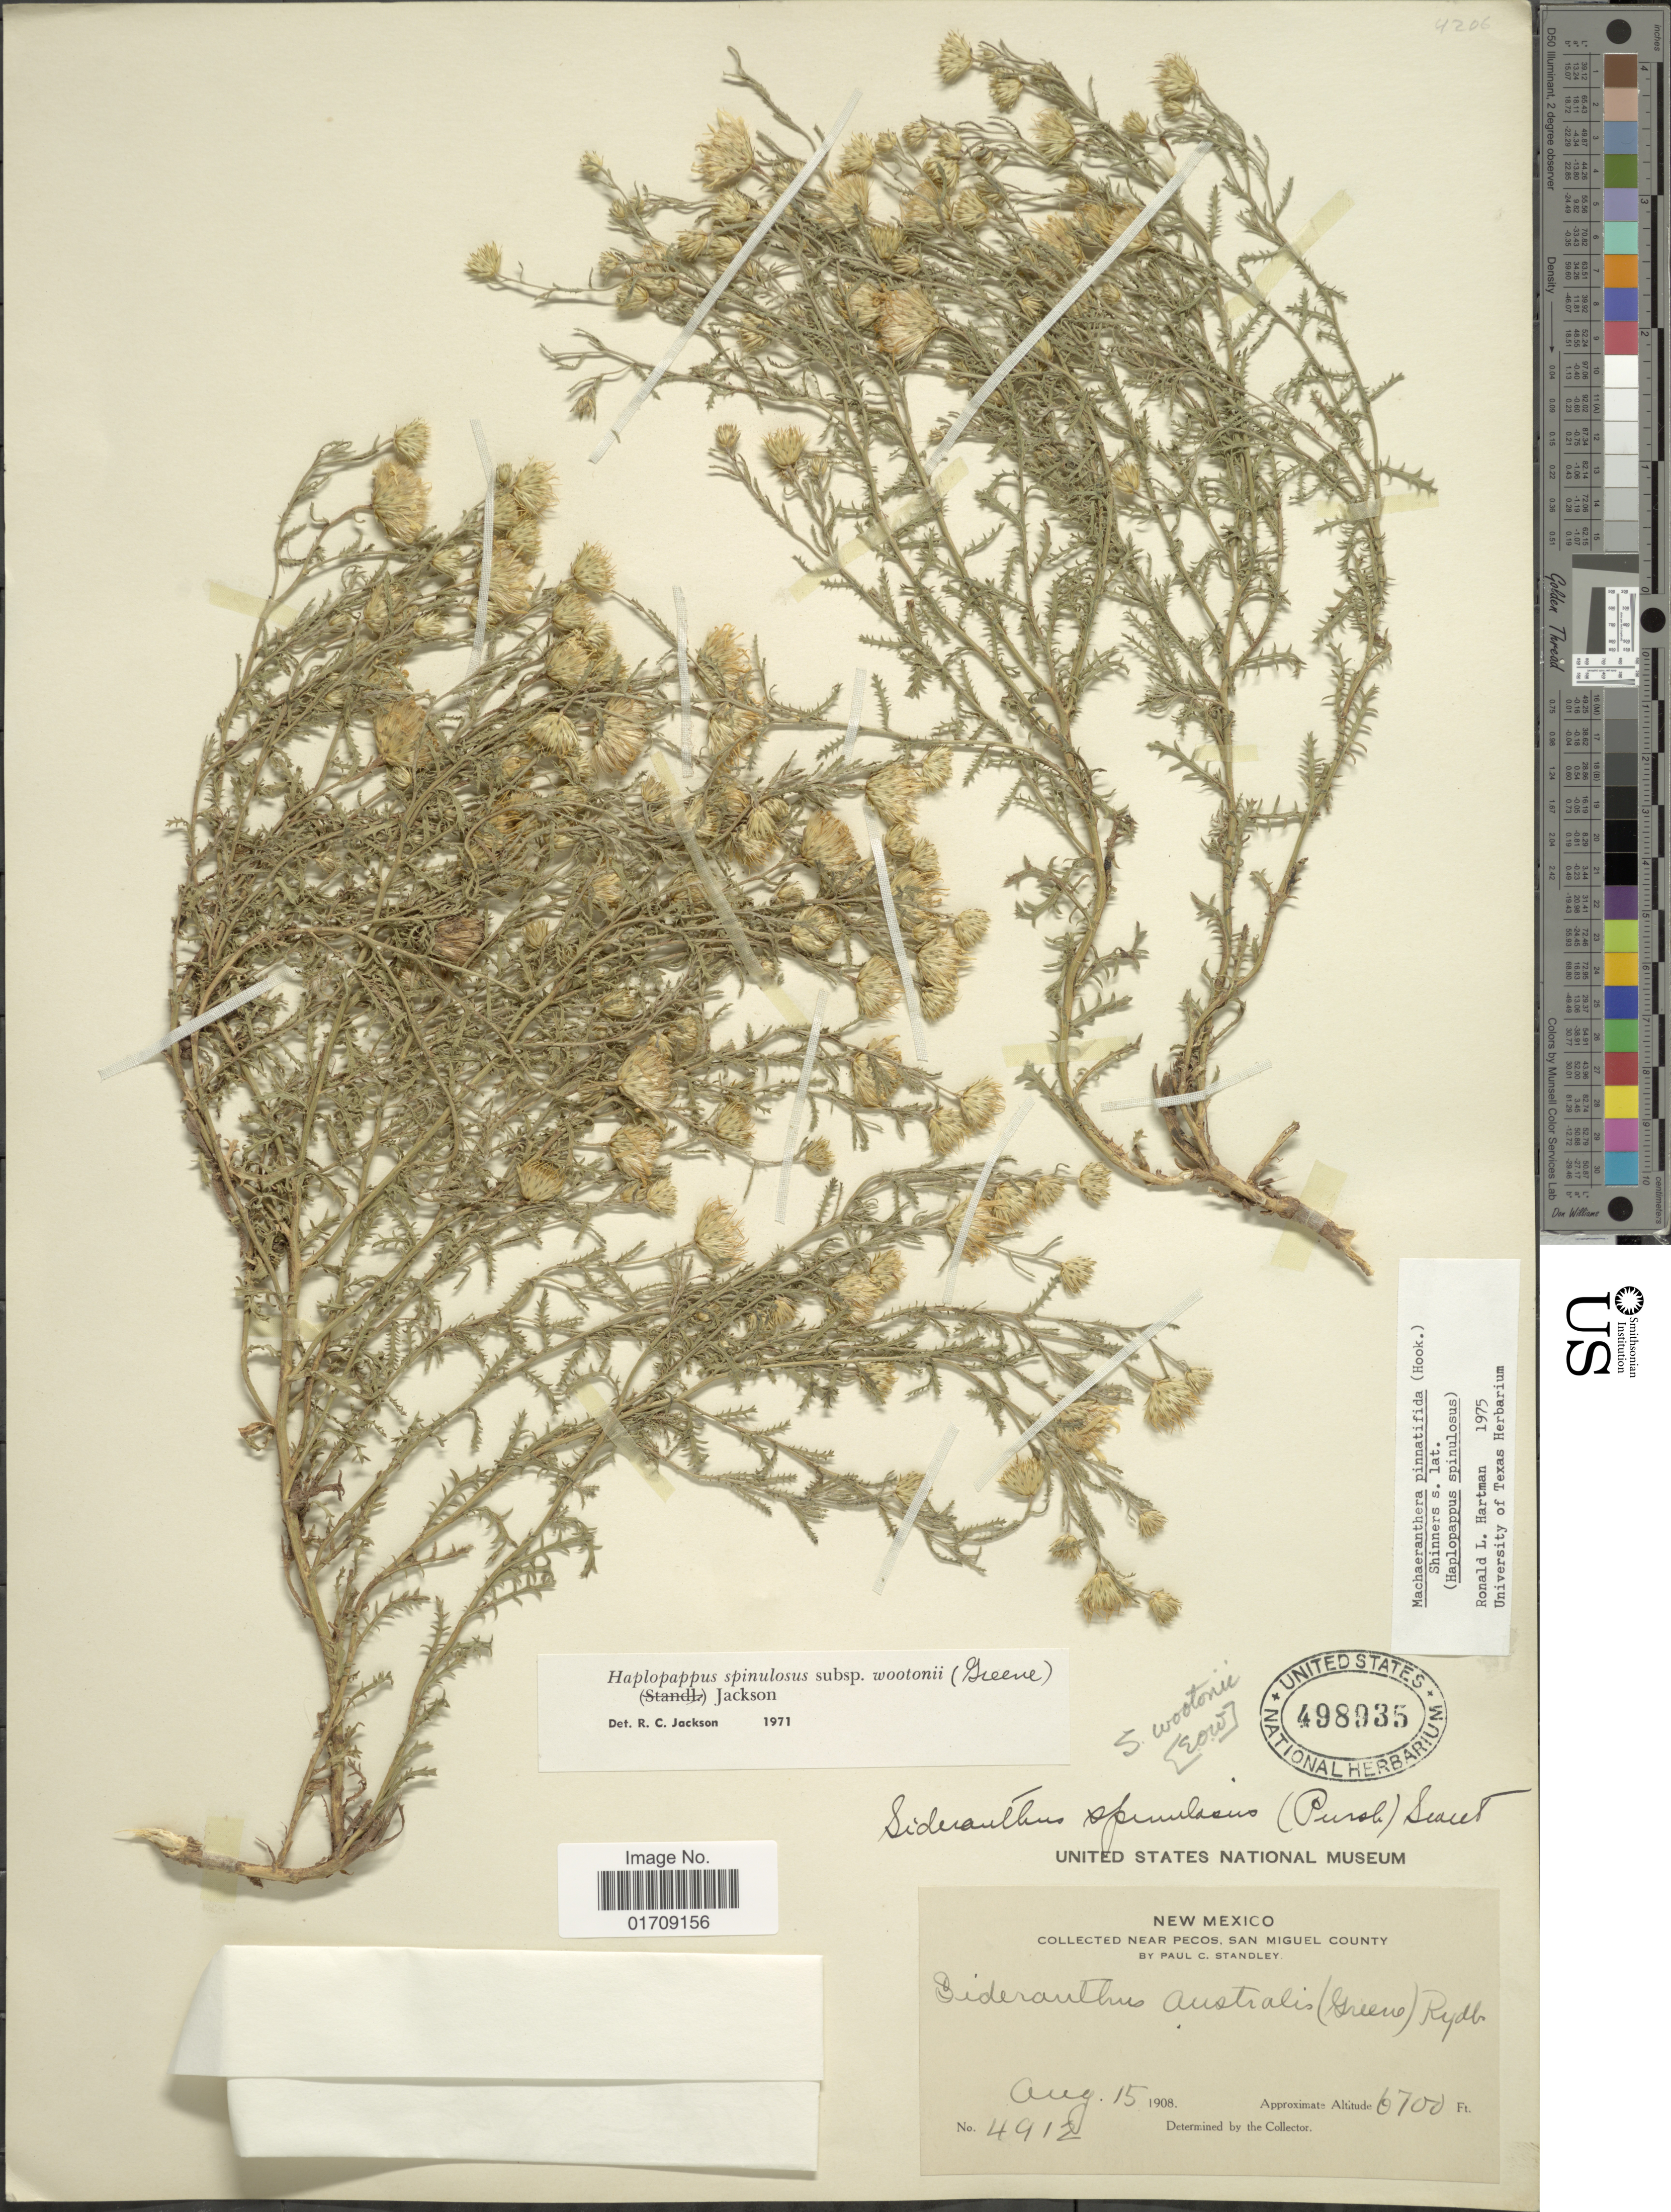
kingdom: Plantae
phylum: Tracheophyta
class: Magnoliopsida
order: Asterales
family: Asteraceae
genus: Machaeranthera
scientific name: Machaeranthera pinnatifida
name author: (Hook.) Shinners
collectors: P. C. Standley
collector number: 4912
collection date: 1908-08-15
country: United States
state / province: New Mexico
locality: Near Pecos, San Miguel County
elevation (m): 2042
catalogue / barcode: US 498935